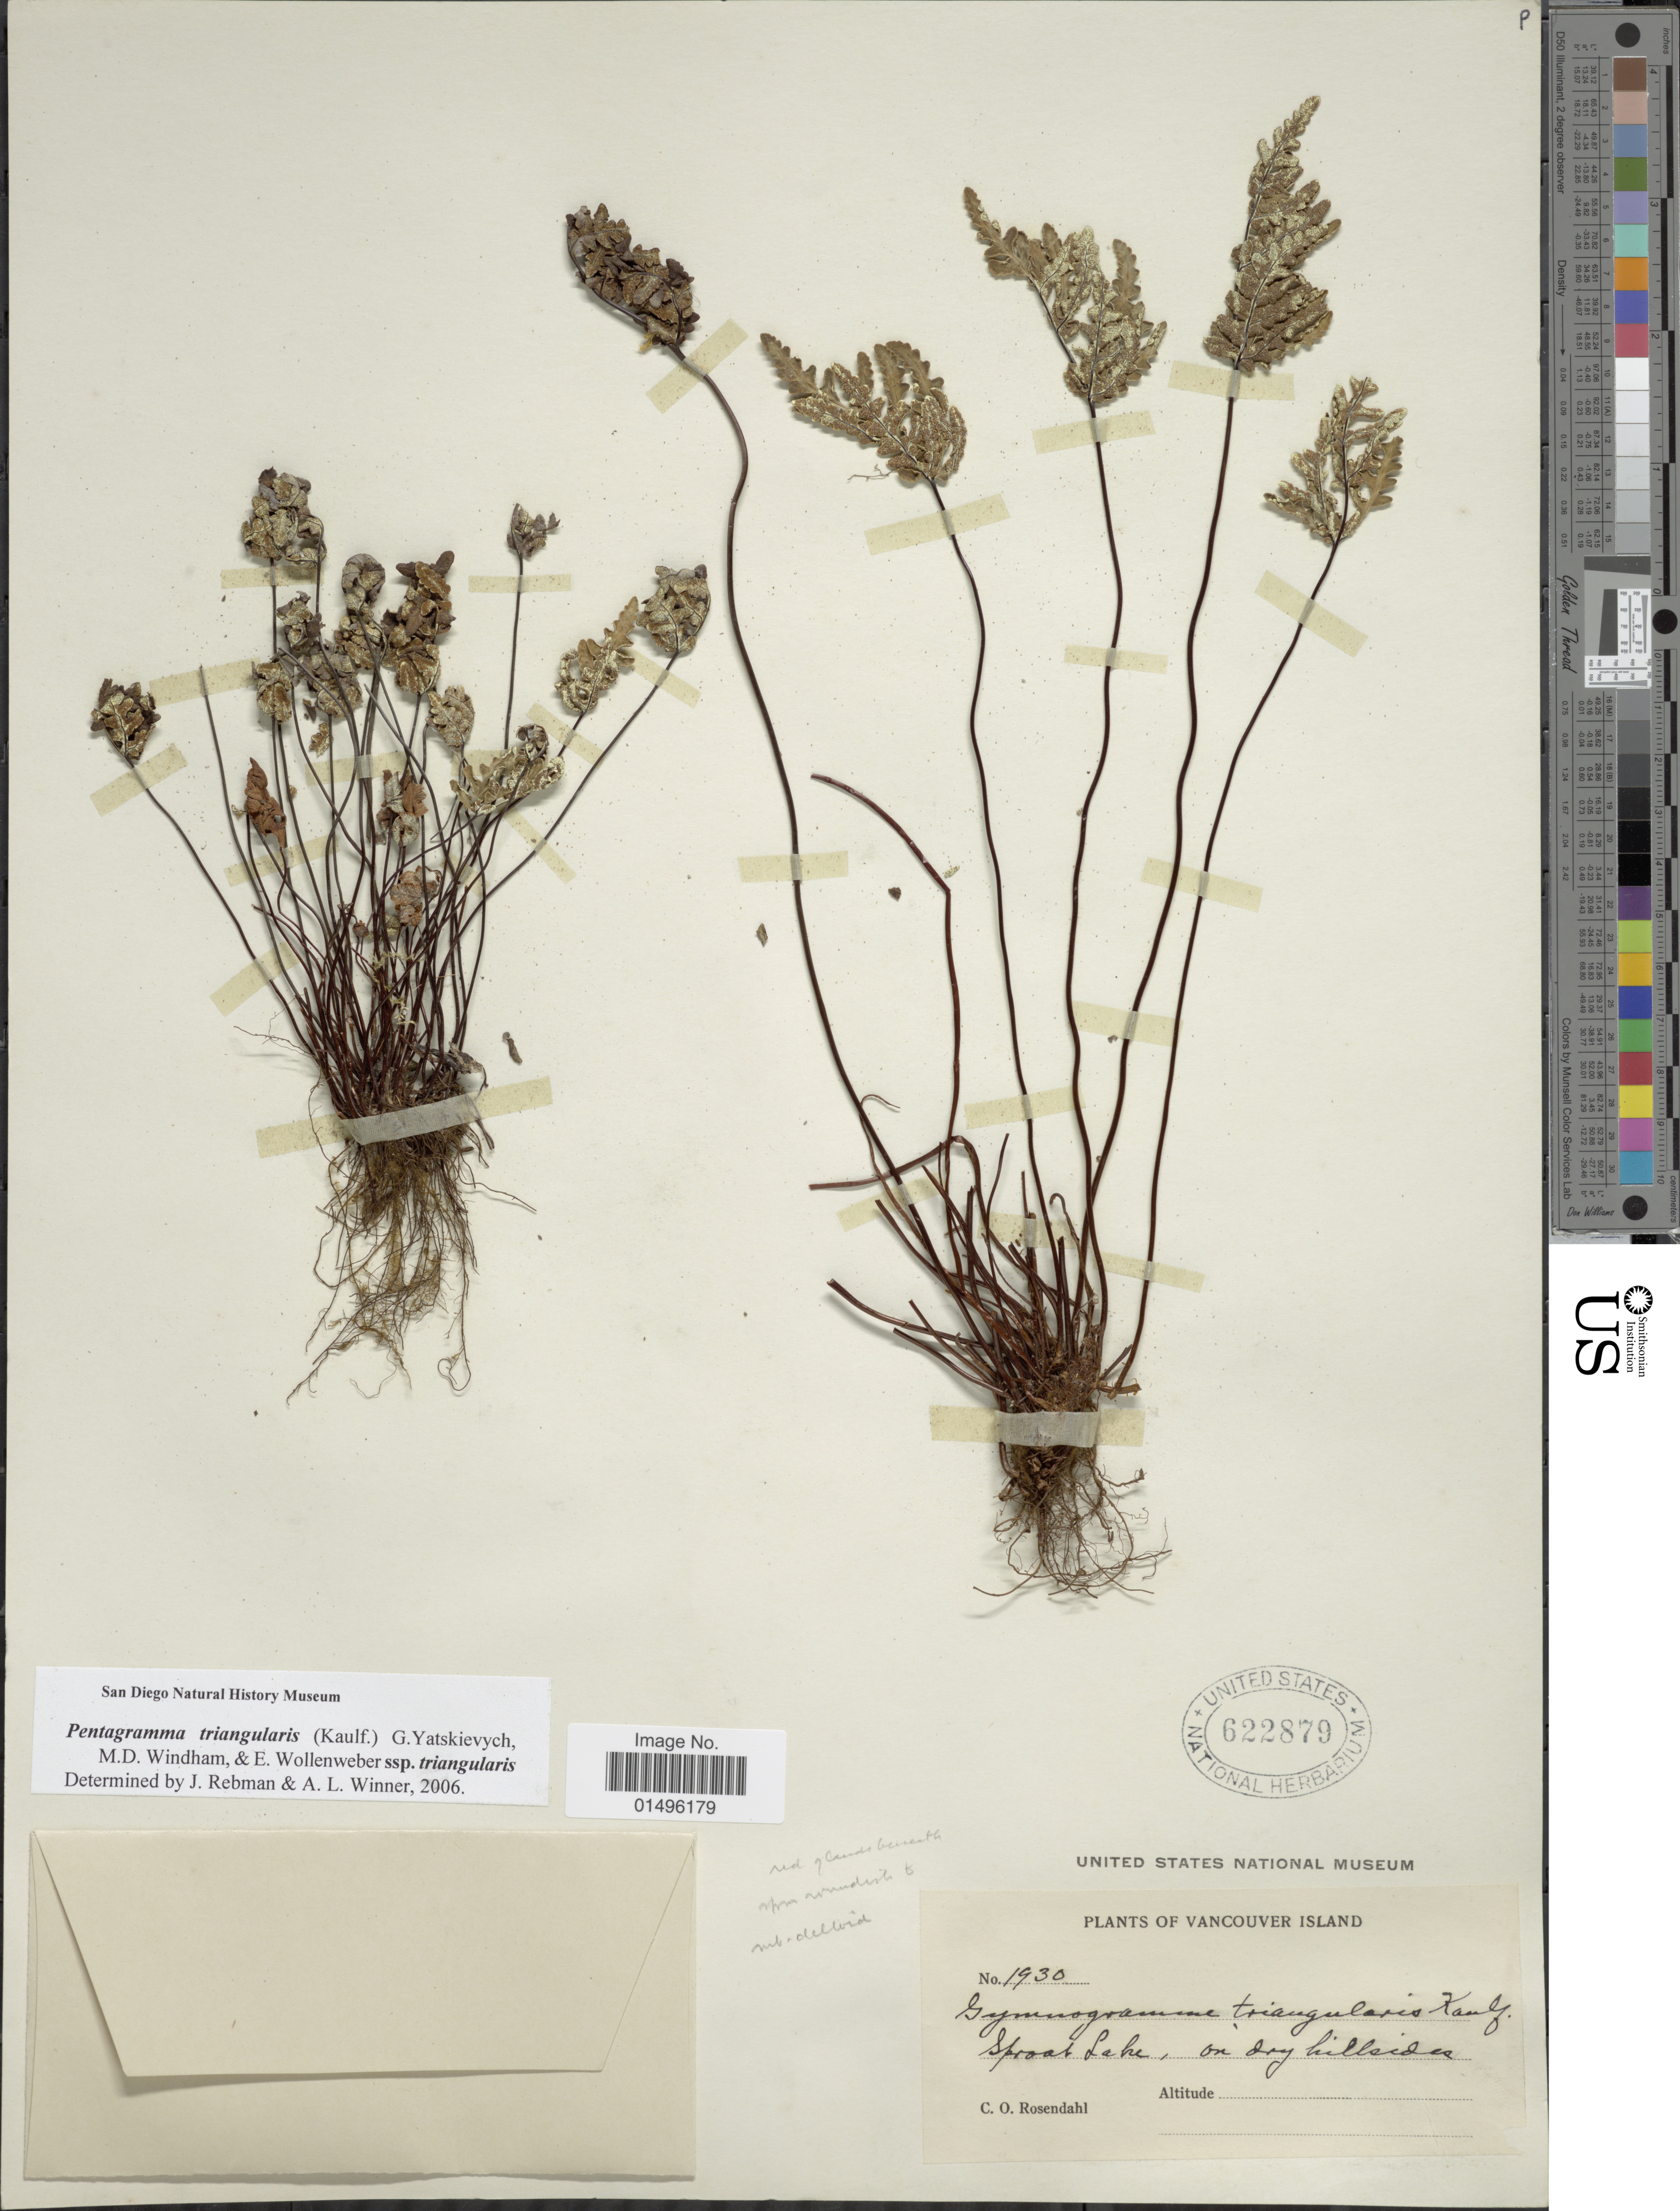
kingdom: Plantae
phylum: Tracheophyta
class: Polypodiopsida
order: Polypodiales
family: Pteridaceae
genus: Pentagramma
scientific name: Pentagramma triangularis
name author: (Kaulf.) Yatsk. et al.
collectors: C. O. Rosendahl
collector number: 1930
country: Canada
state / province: British Columbia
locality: Vancouver Island, Sproat Lake.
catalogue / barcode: US 622879